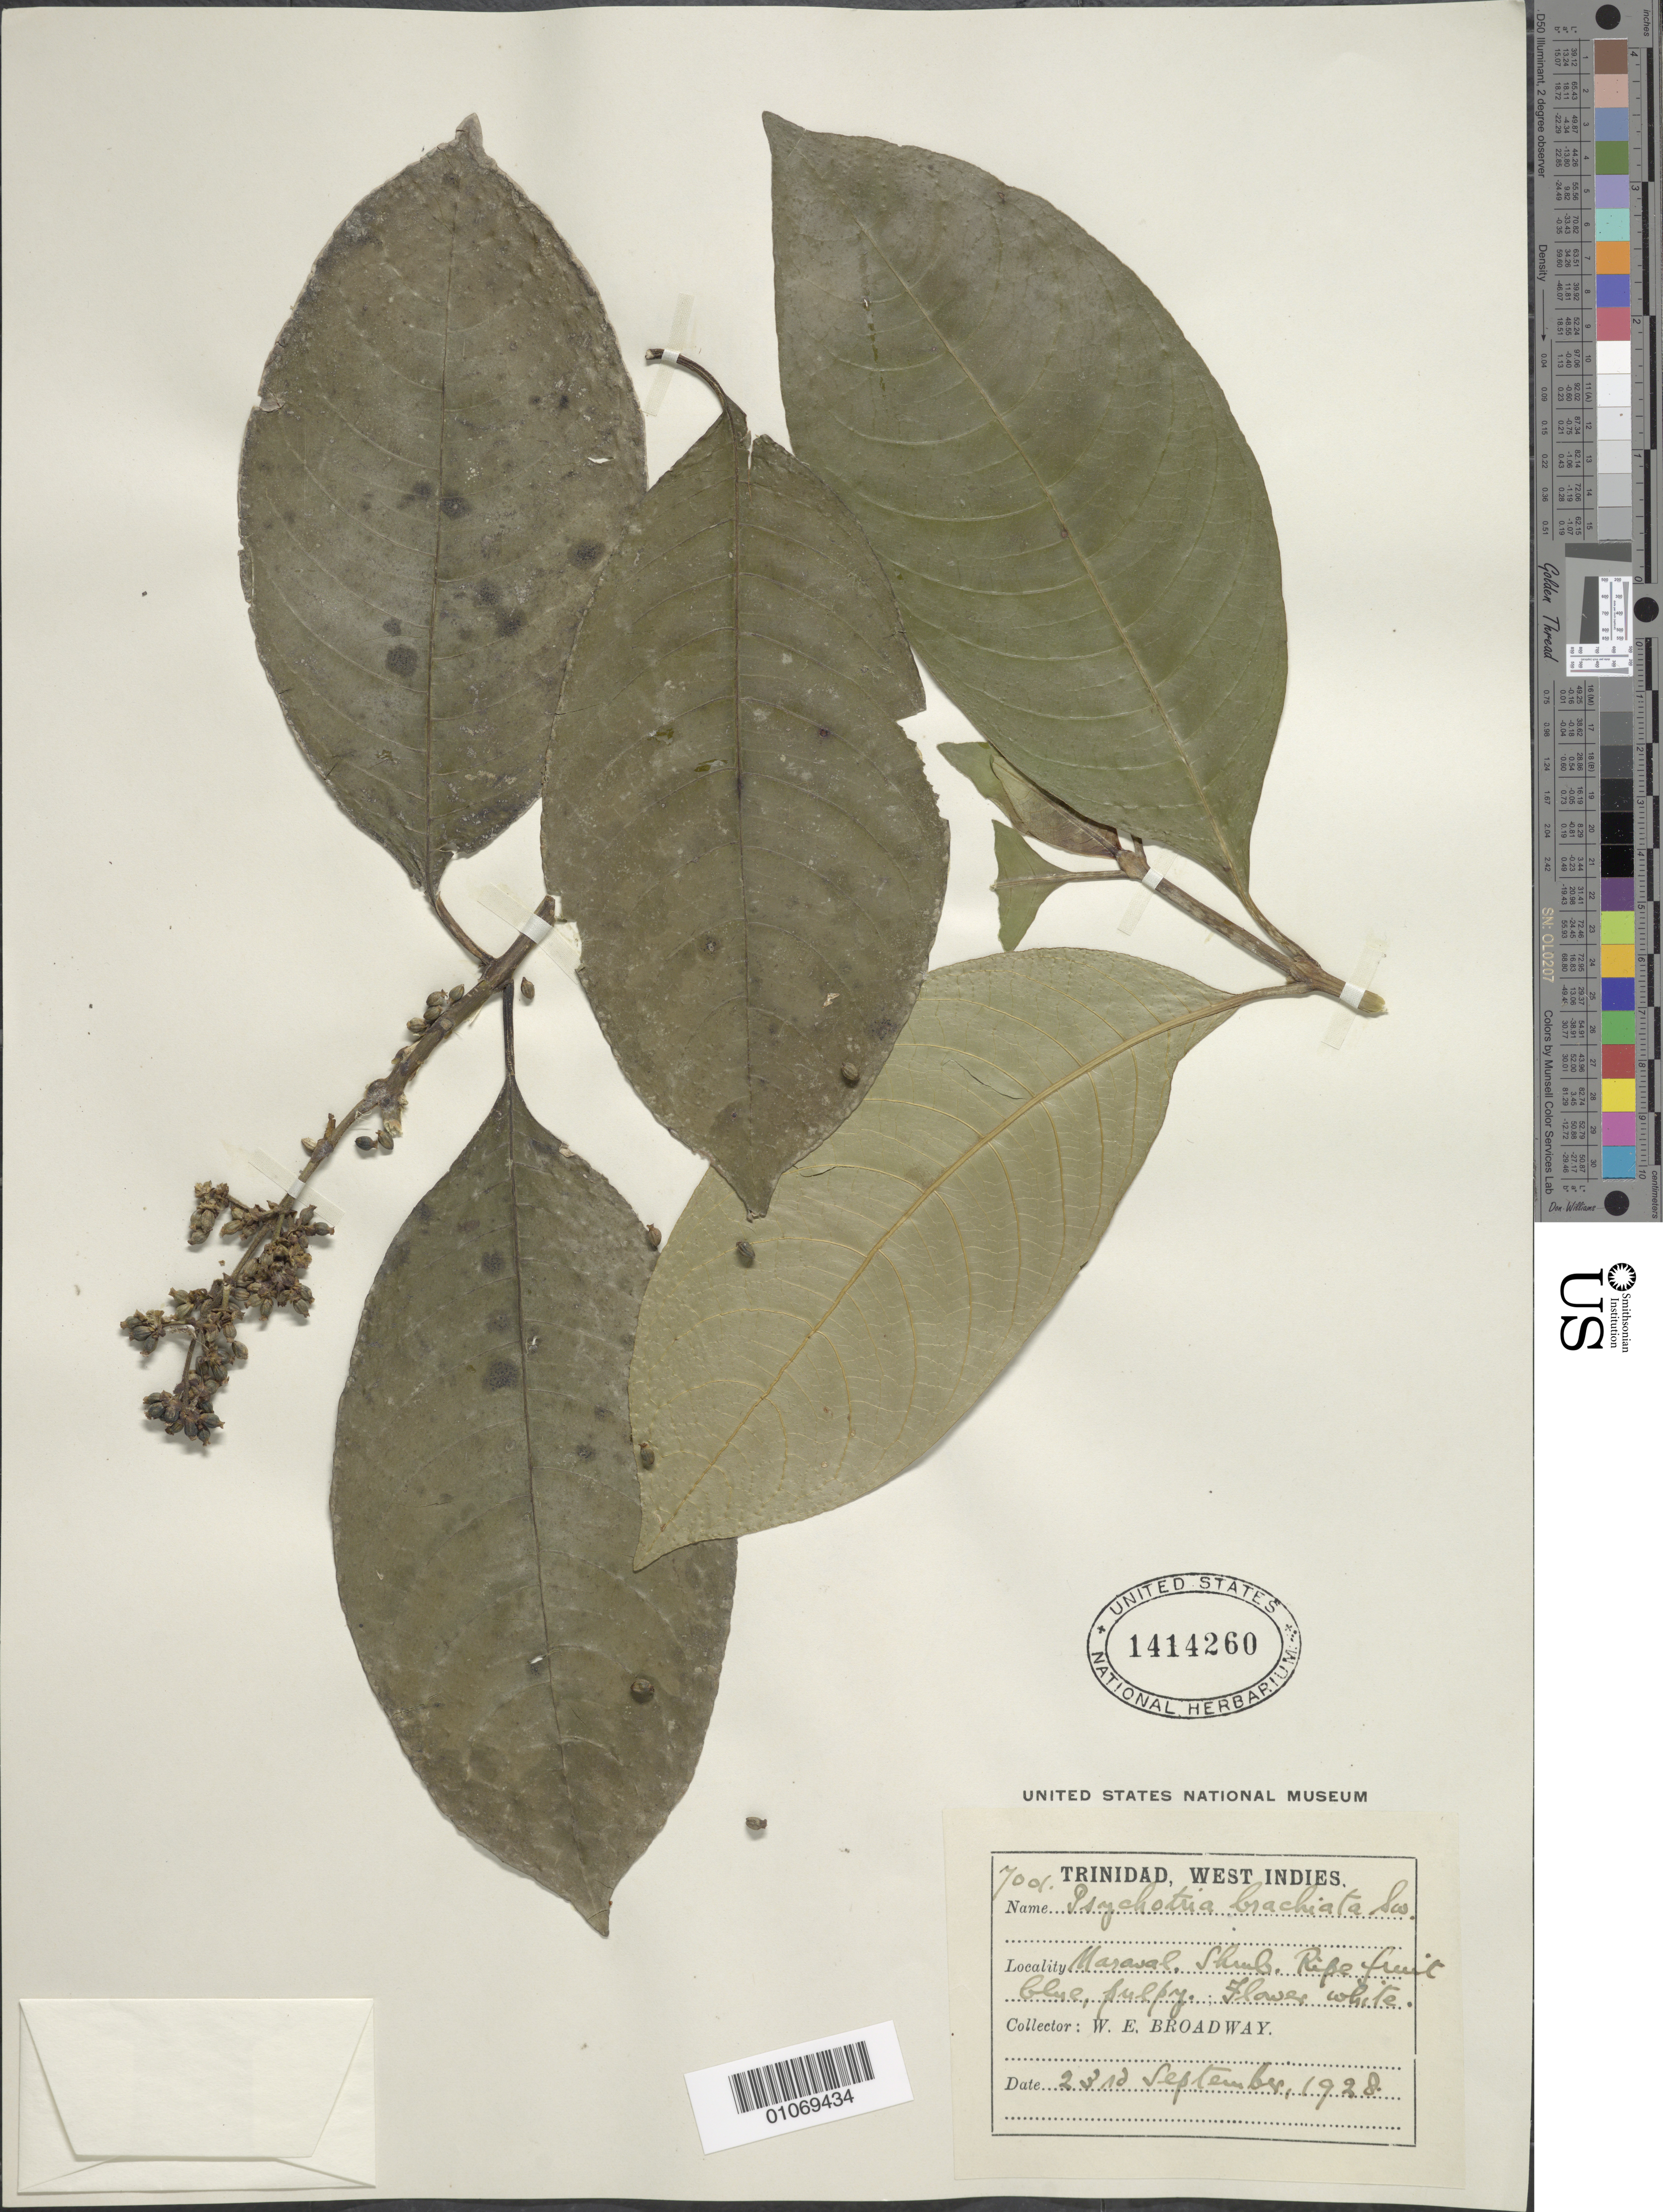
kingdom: Plantae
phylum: Tracheophyta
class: Magnoliopsida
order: Gentianales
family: Rubiaceae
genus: Psychotria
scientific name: Psychotria capitata subsp. amplifolia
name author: (Raeusch.) Steyerm.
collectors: W. E. Broadway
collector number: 7001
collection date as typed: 23 Sep 1928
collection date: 1928-09-23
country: Trinidad and Tobago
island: Trinidad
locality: Maraval.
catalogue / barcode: US 1414260